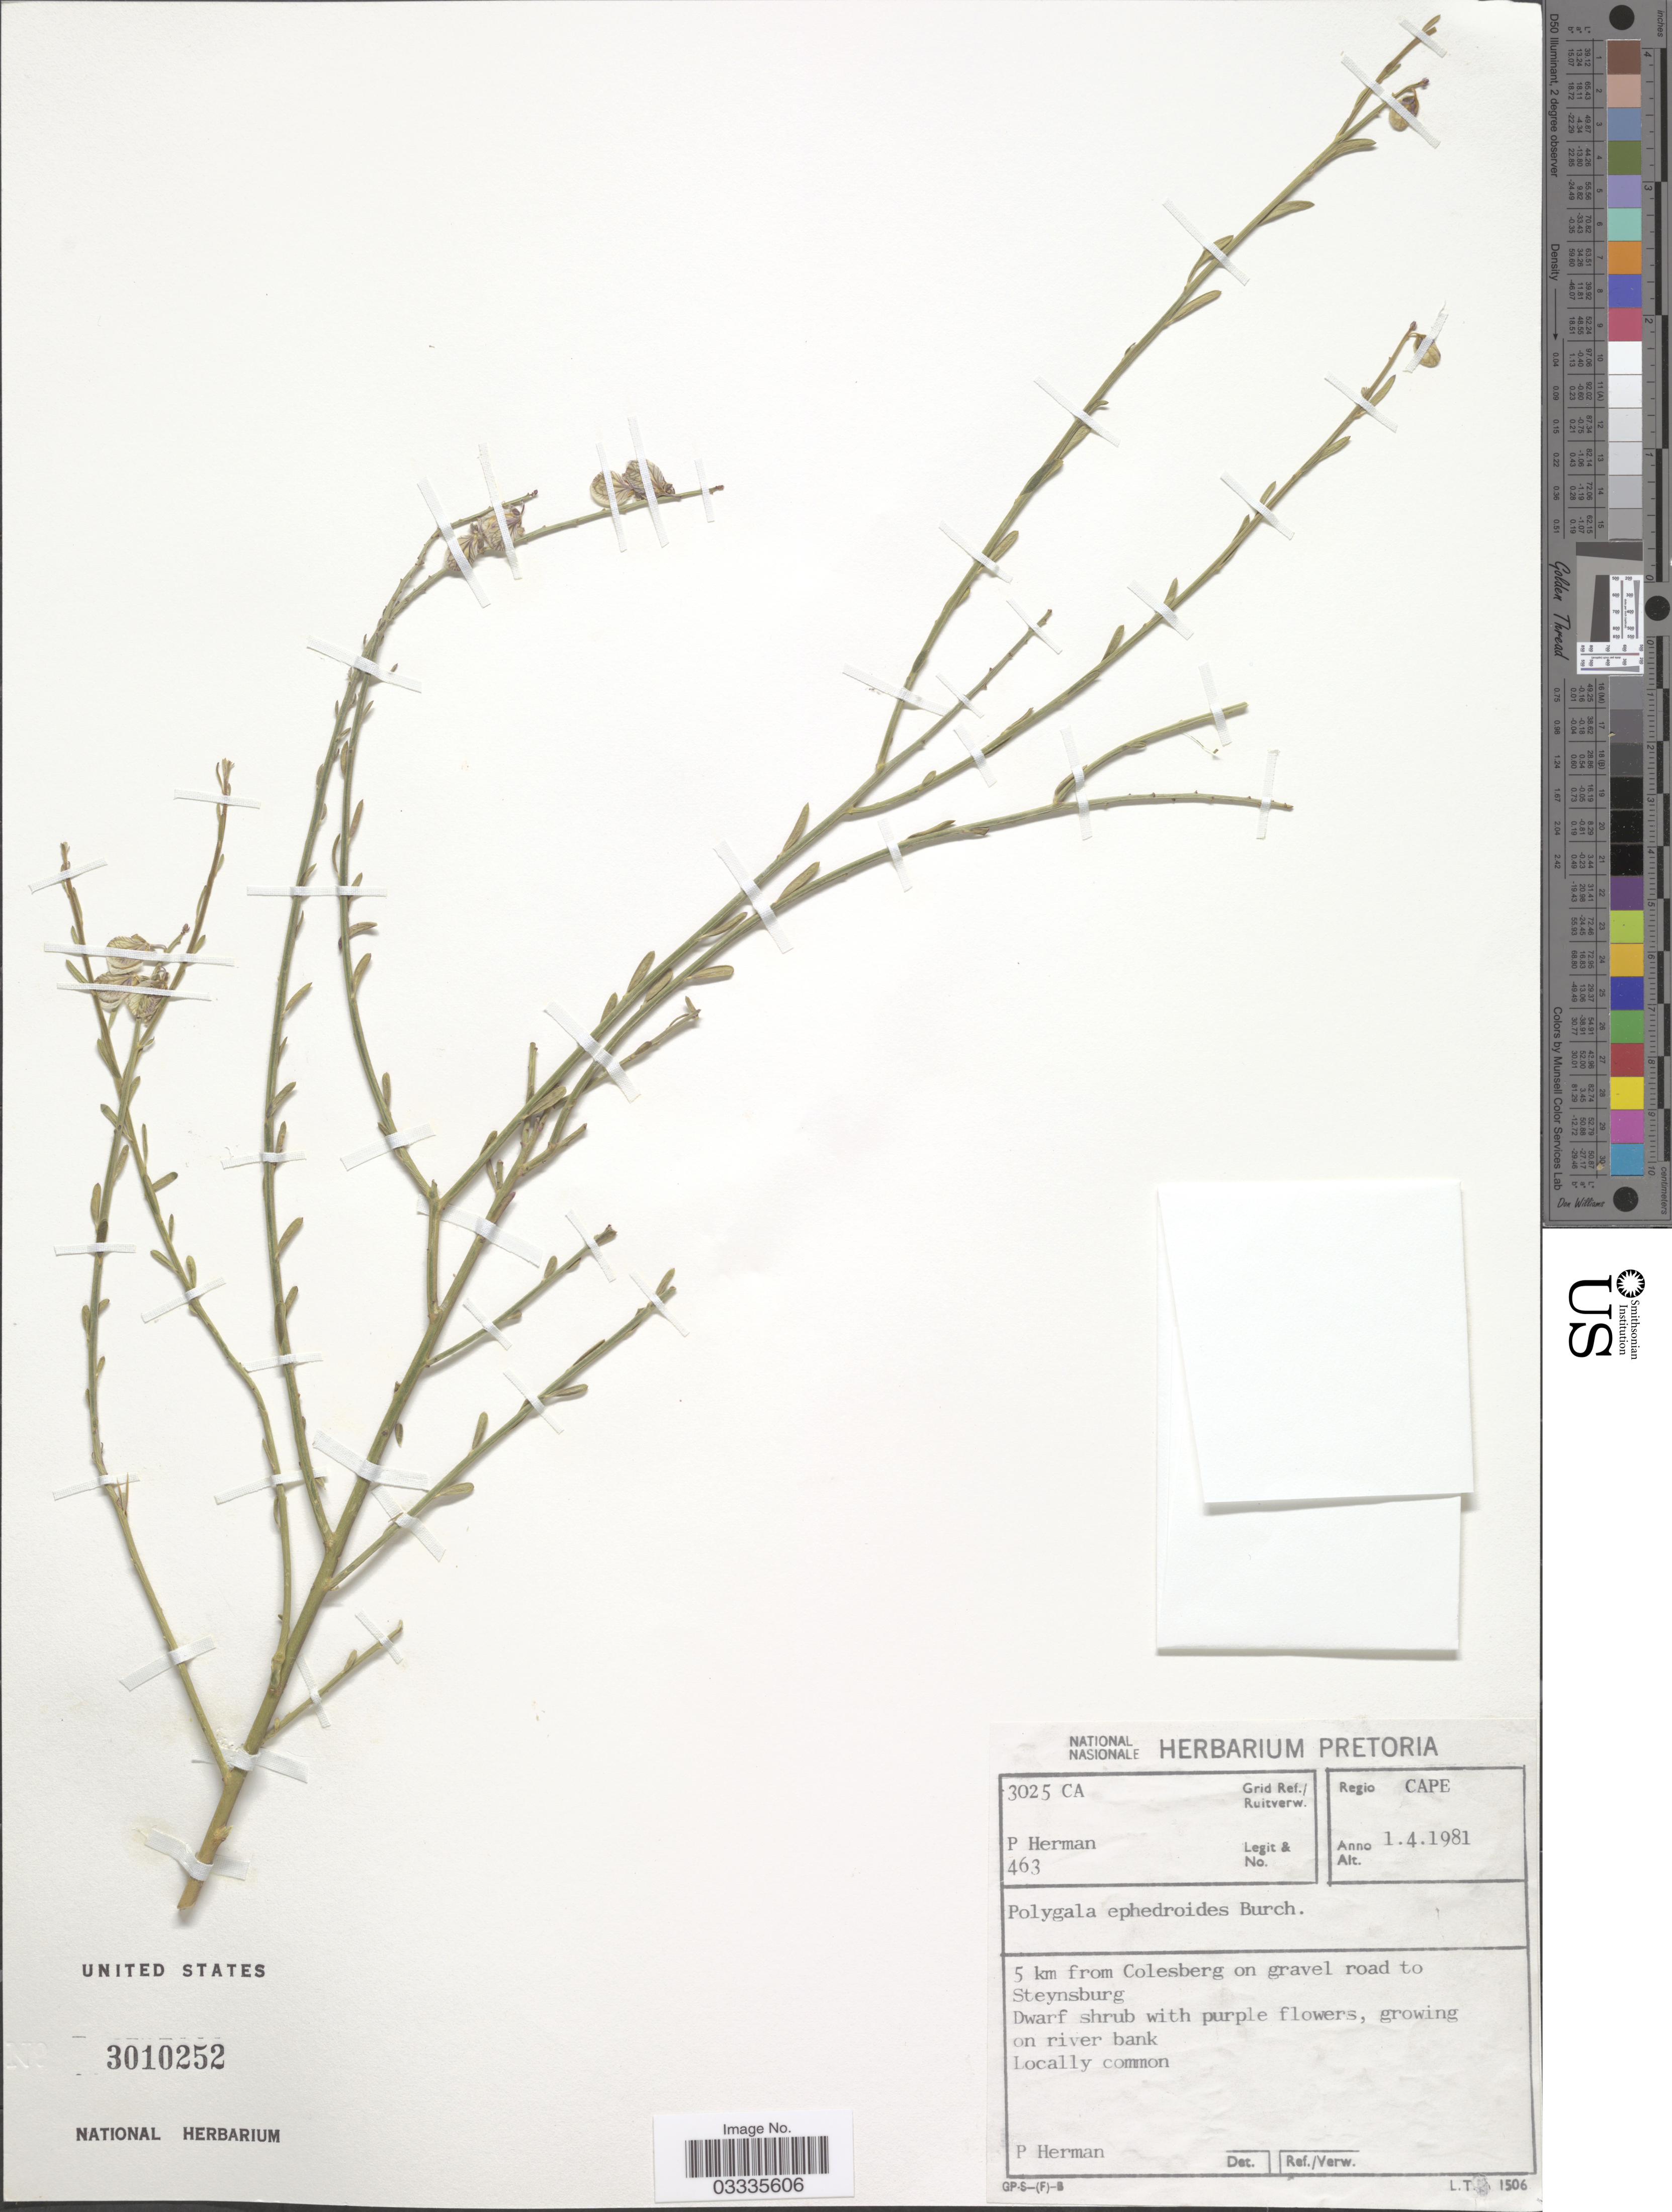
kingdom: Plantae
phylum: Tracheophyta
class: Magnoliopsida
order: Fabales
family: Polygalaceae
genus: Polygala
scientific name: Polygala ephedroides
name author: Burch.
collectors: P. Herman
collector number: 463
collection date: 1981-04-01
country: South Africa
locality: Regio Cape. Grid Ref./ Ruitverw. 3025 CA. 5 km from Colesberg on gravel road to Steynburg.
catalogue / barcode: US 3010252